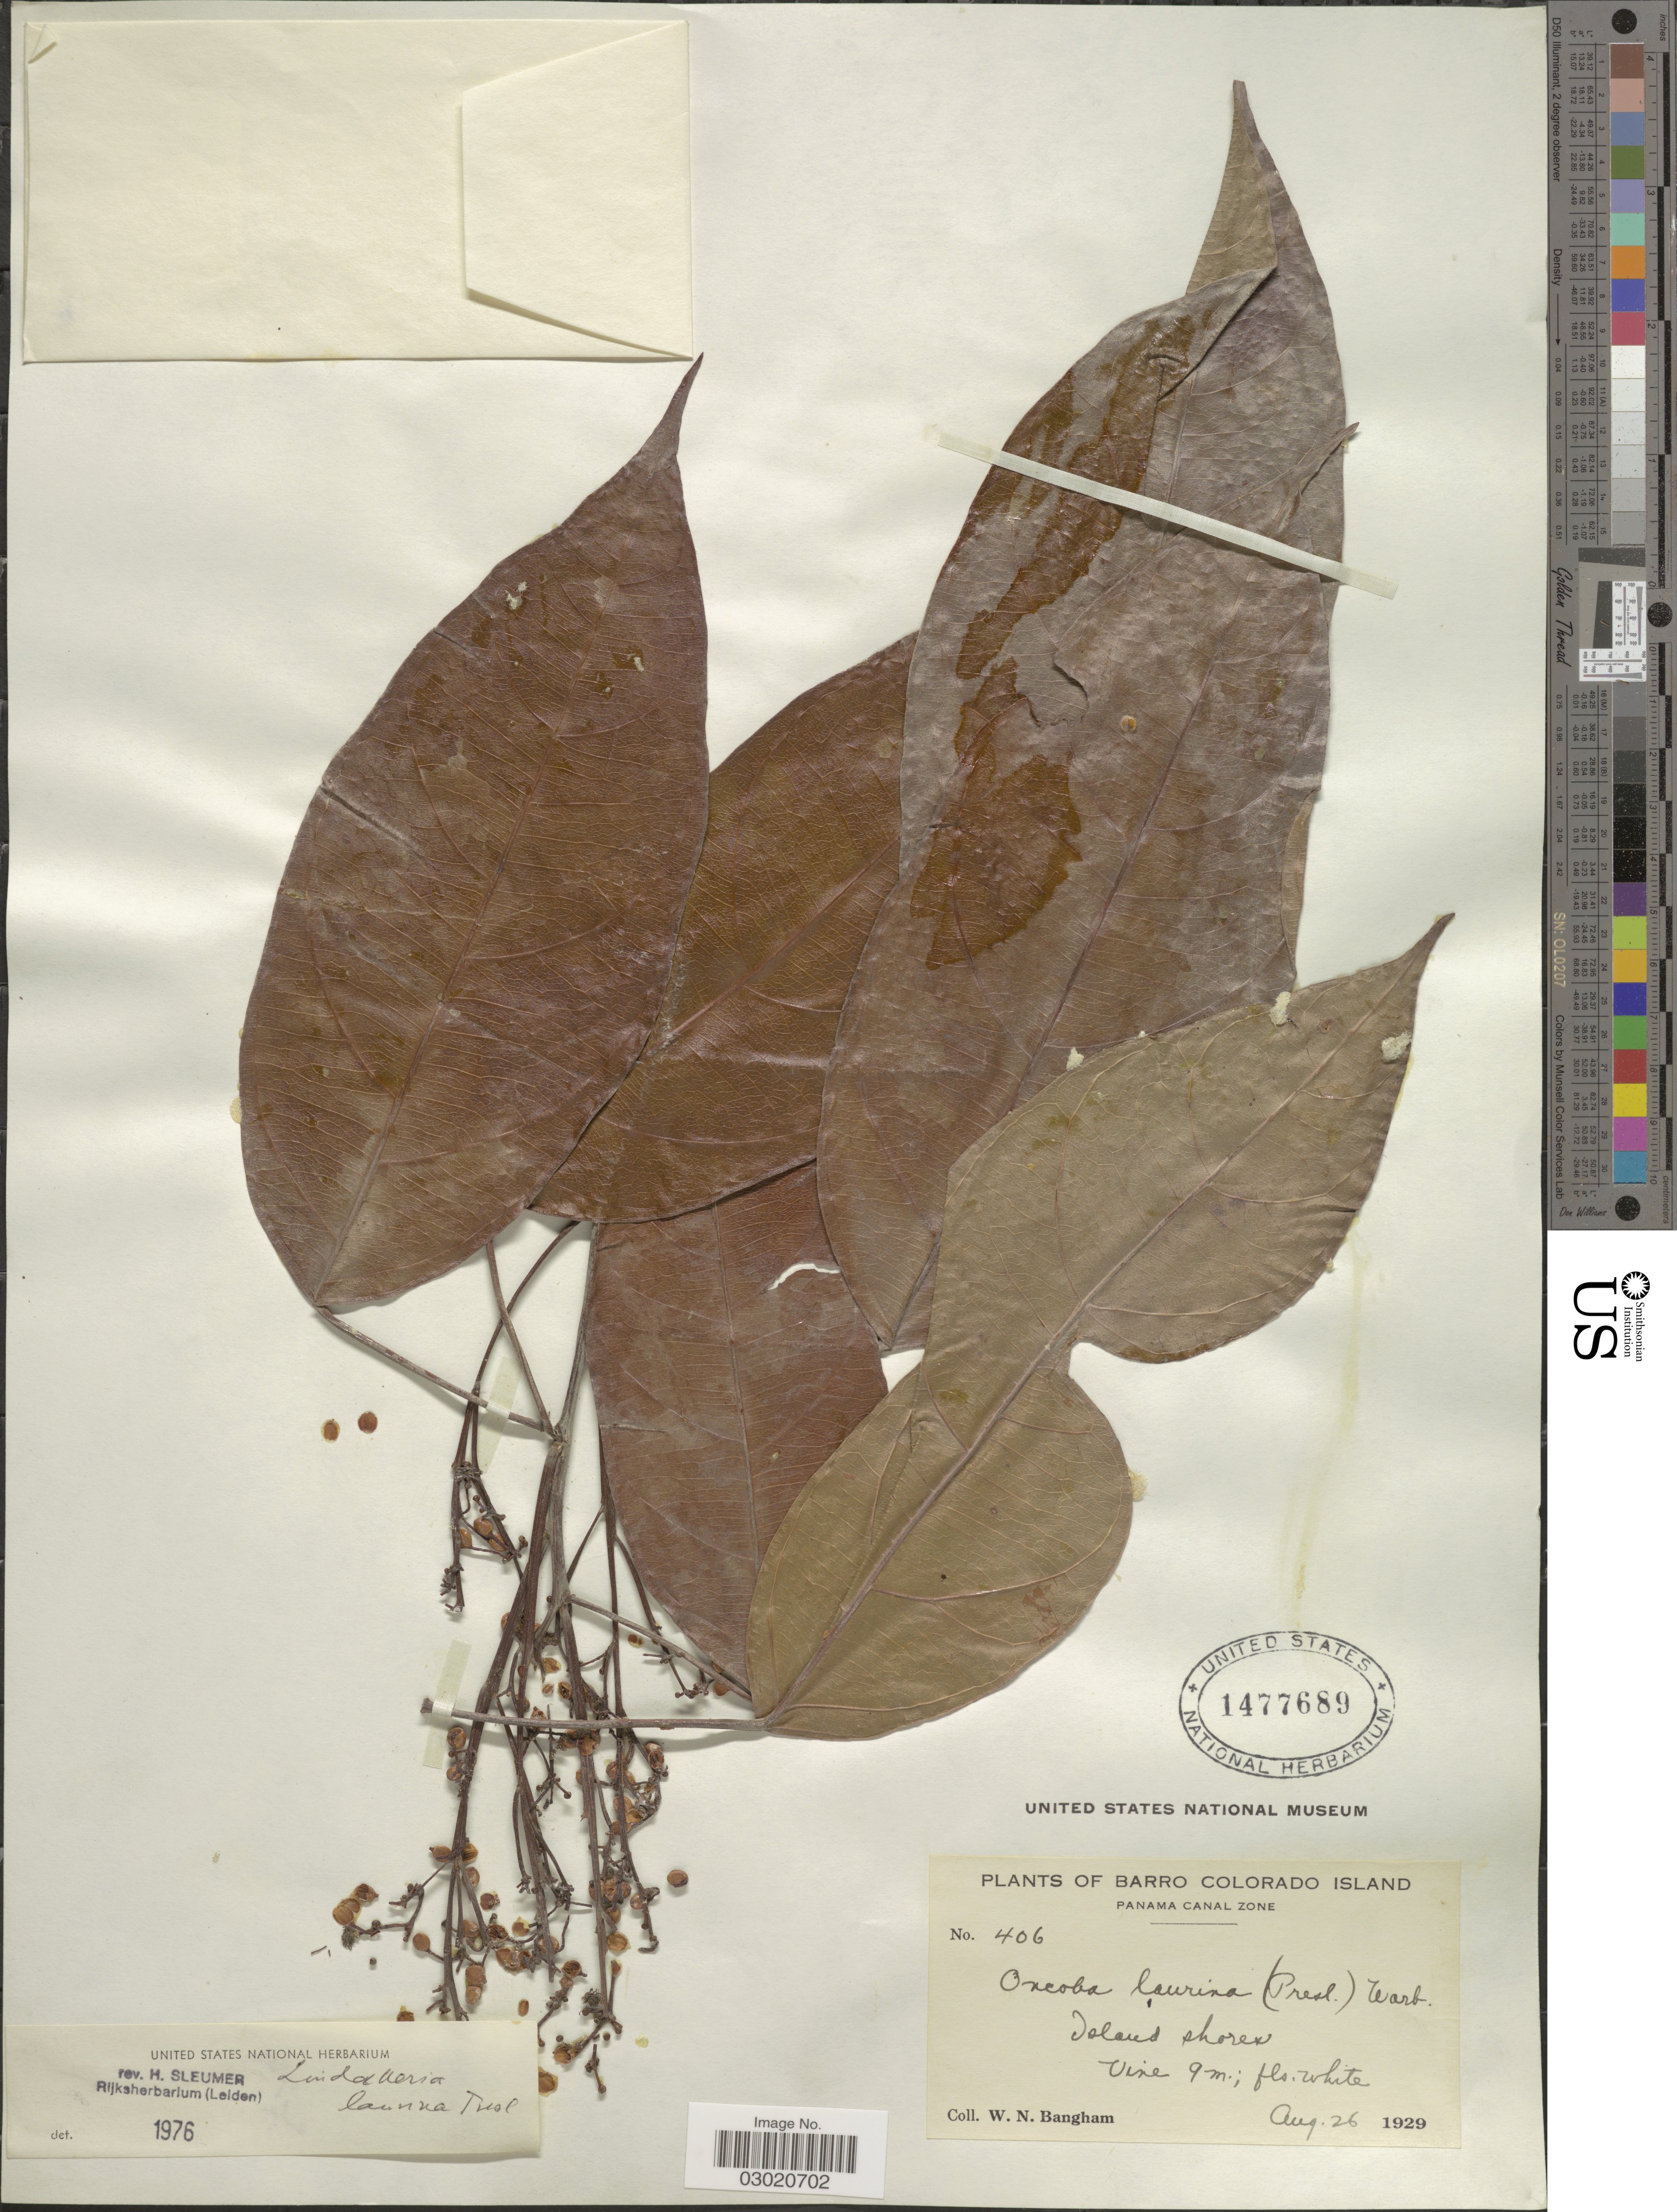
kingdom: Plantae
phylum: Tracheophyta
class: Magnoliopsida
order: Malpighiales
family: Achariaceae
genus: Lindackeria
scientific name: Lindackeria laurina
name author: C. Presl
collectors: W. Bangham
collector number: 406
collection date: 1929-08-26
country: Panama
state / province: Panamá Oeste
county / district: Canal Zone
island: Barro Colorado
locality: Barro Colorado Island, Panama Canal Zone, Island shores.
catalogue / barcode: US 1477689